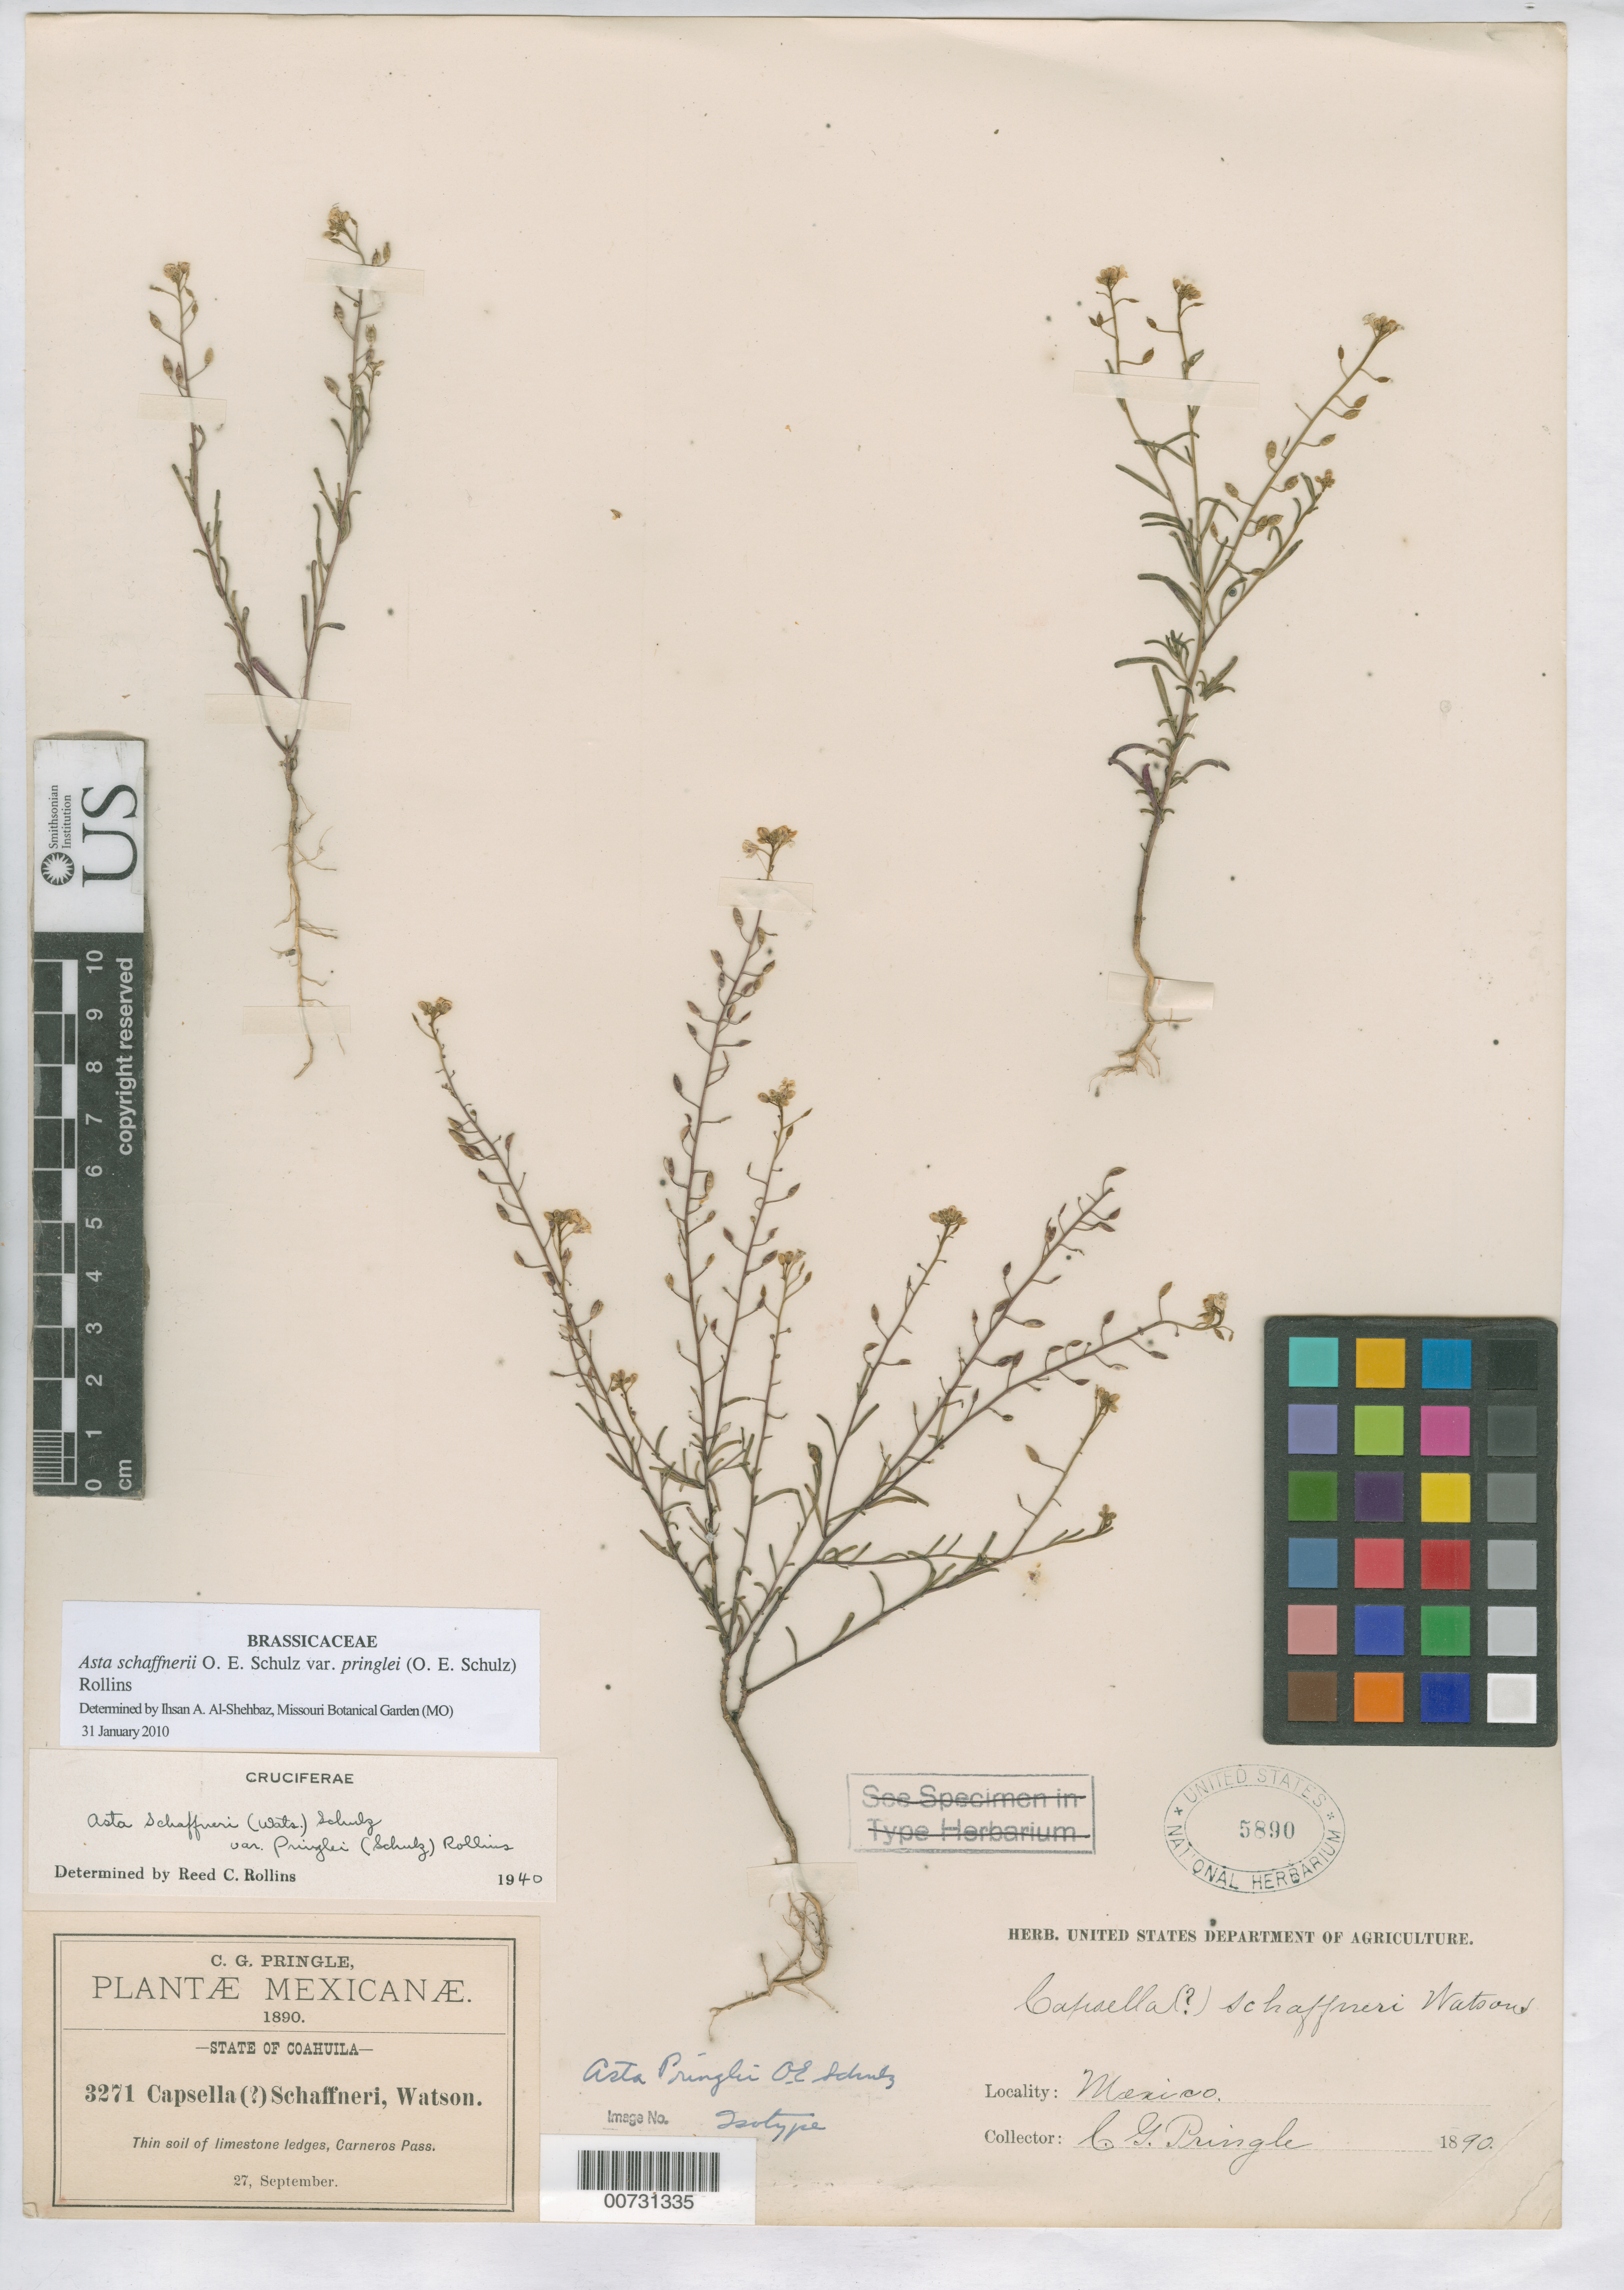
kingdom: Plantae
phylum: Tracheophyta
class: Magnoliopsida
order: Brassicales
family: Brassicaceae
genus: Asta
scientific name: Asta pringlei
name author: O.E. Schulz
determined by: Rollins, Reed C., (GH), Harvard University Herbaria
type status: Isotype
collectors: C. G. Pringle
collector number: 3271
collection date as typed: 27 Sep 1890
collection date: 1890-09-27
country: Mexico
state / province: Coahuila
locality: Carneros Pass.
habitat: Thin soil of limestone ledges.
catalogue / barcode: US 5890